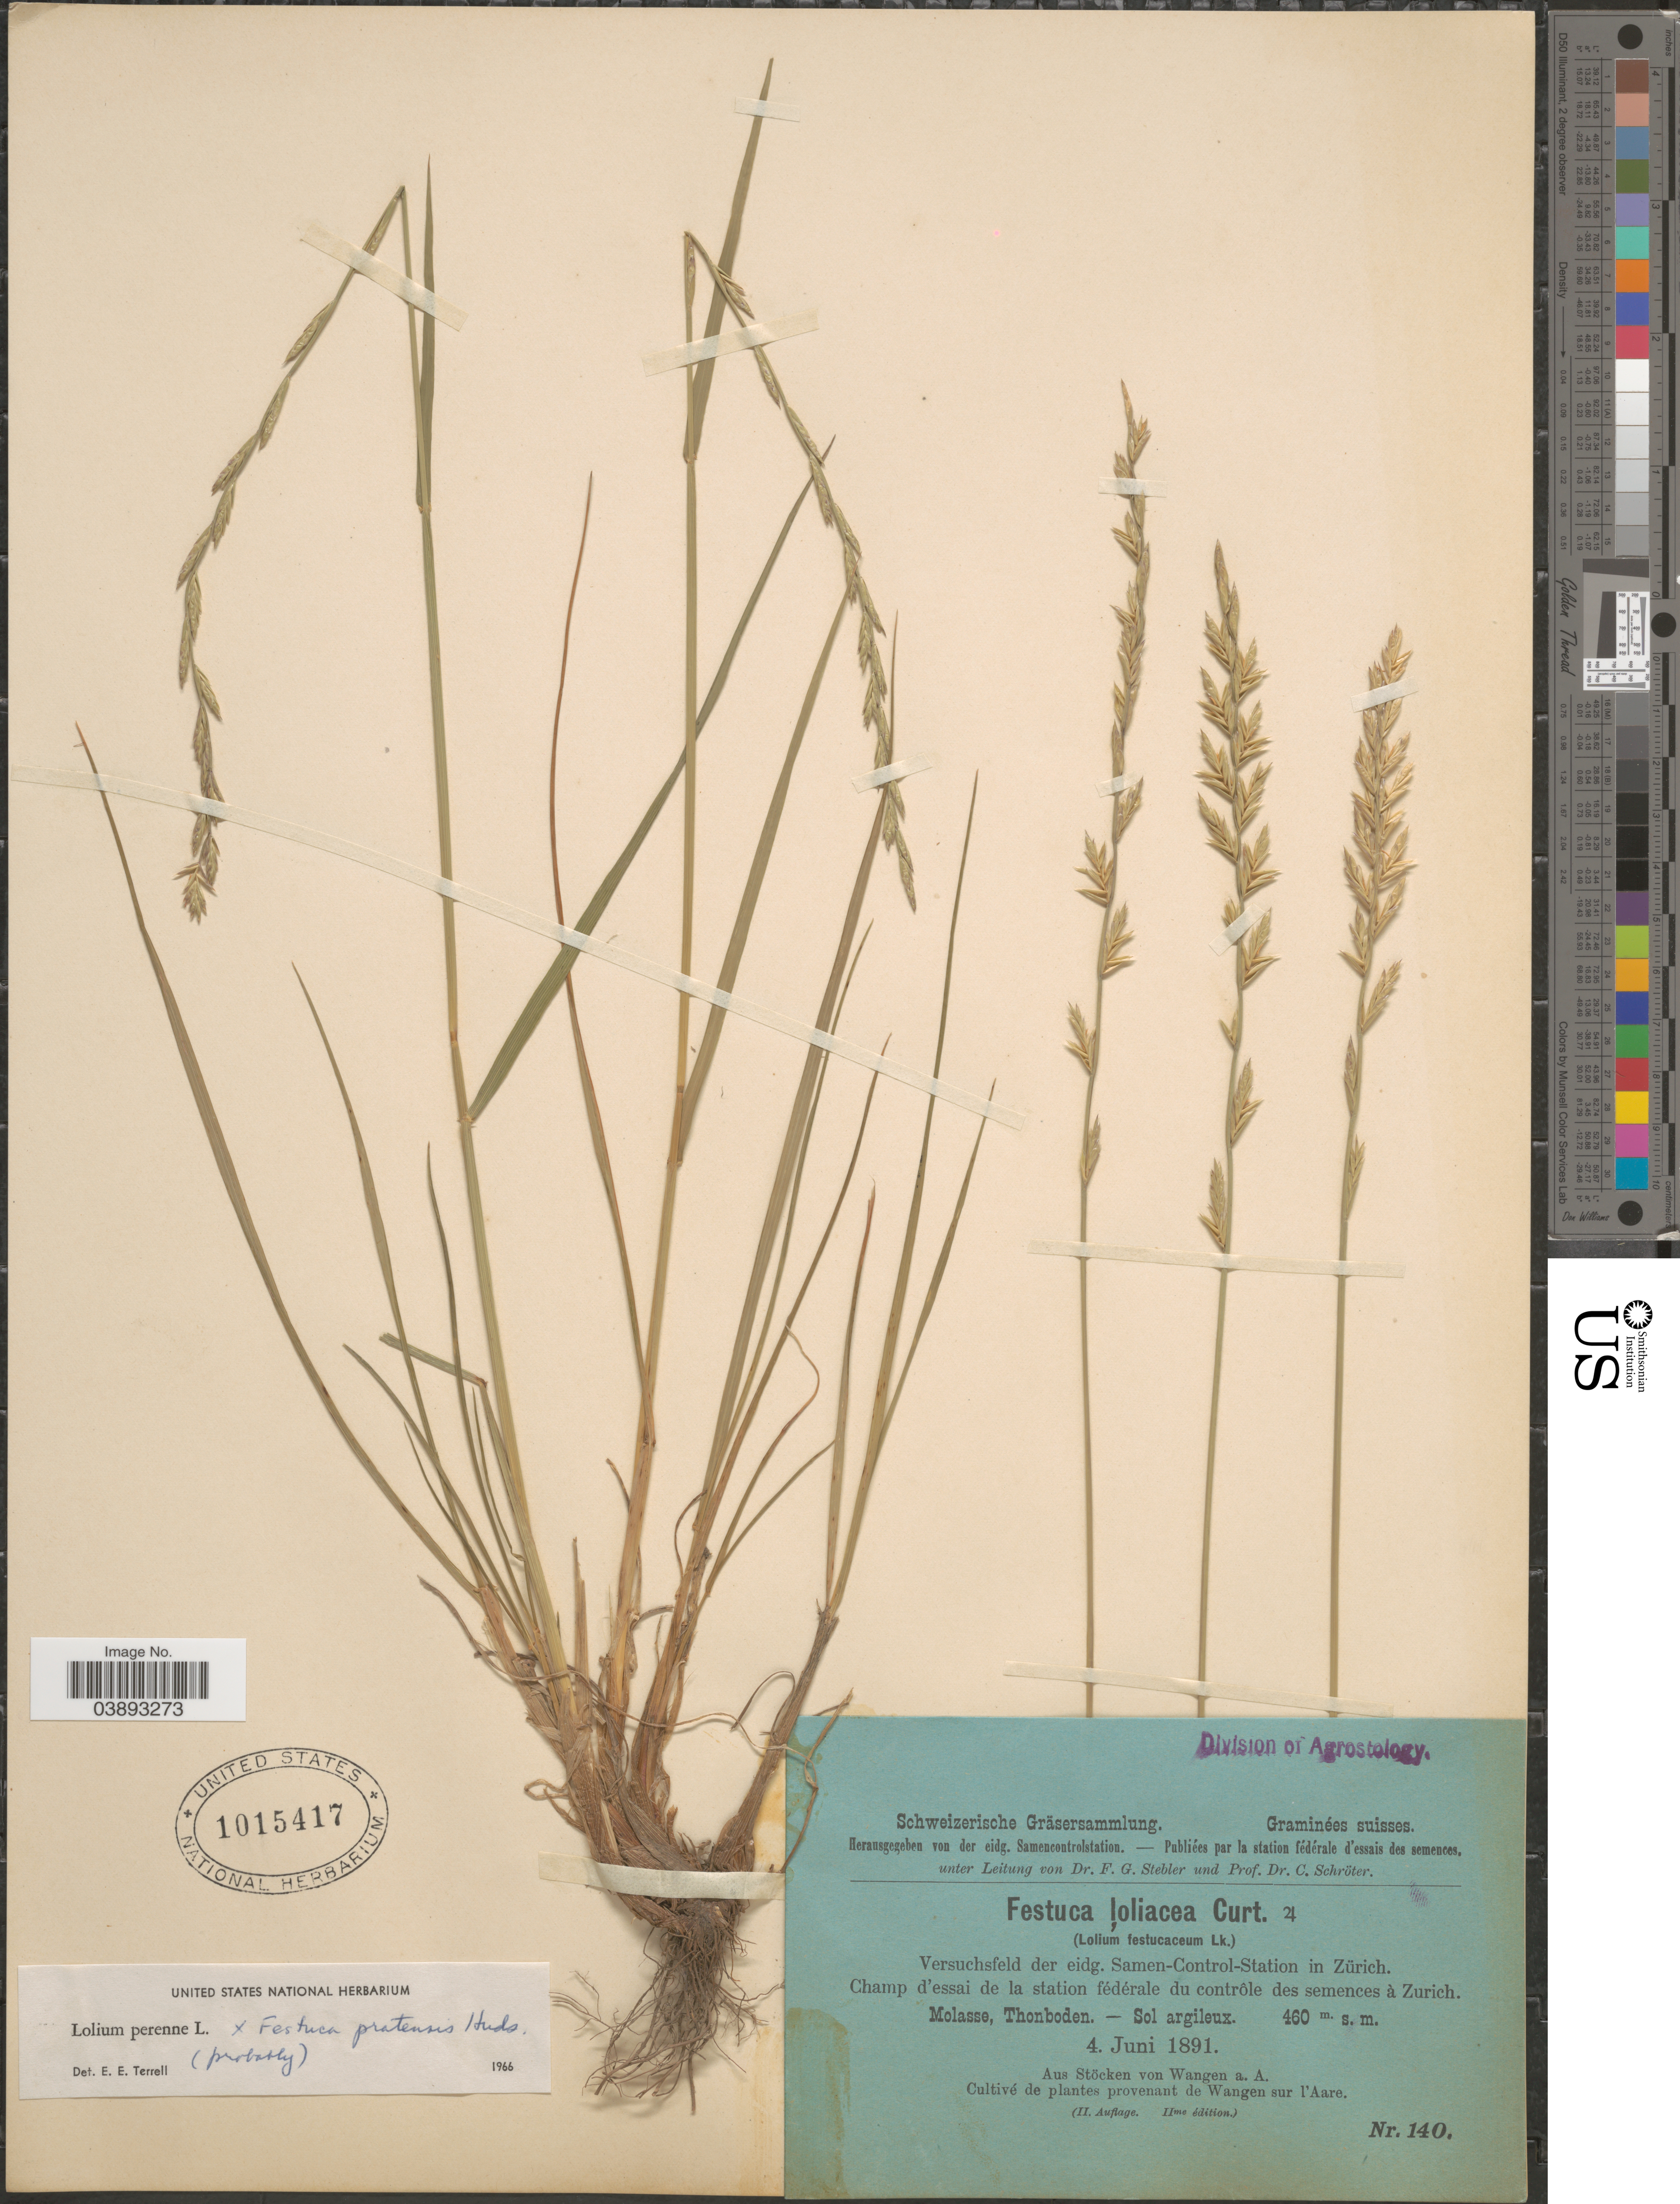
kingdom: Plantae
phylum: Tracheophyta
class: Liliopsida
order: Poales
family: Poaceae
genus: Lolium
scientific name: Lolium perenne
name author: L.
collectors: Stebler, F.G. & Schröter, C.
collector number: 140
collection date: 1891-06-04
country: Switzerland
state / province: Zurich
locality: Suisses. Versuchsfeld der eidg. Samen-Control-Staition in Zürich. Champ d'essai de la station fédérale du contrôle des semences à Zurich. Molasse, Thonboden. - Sol argileux.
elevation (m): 460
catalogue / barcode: US 1015417